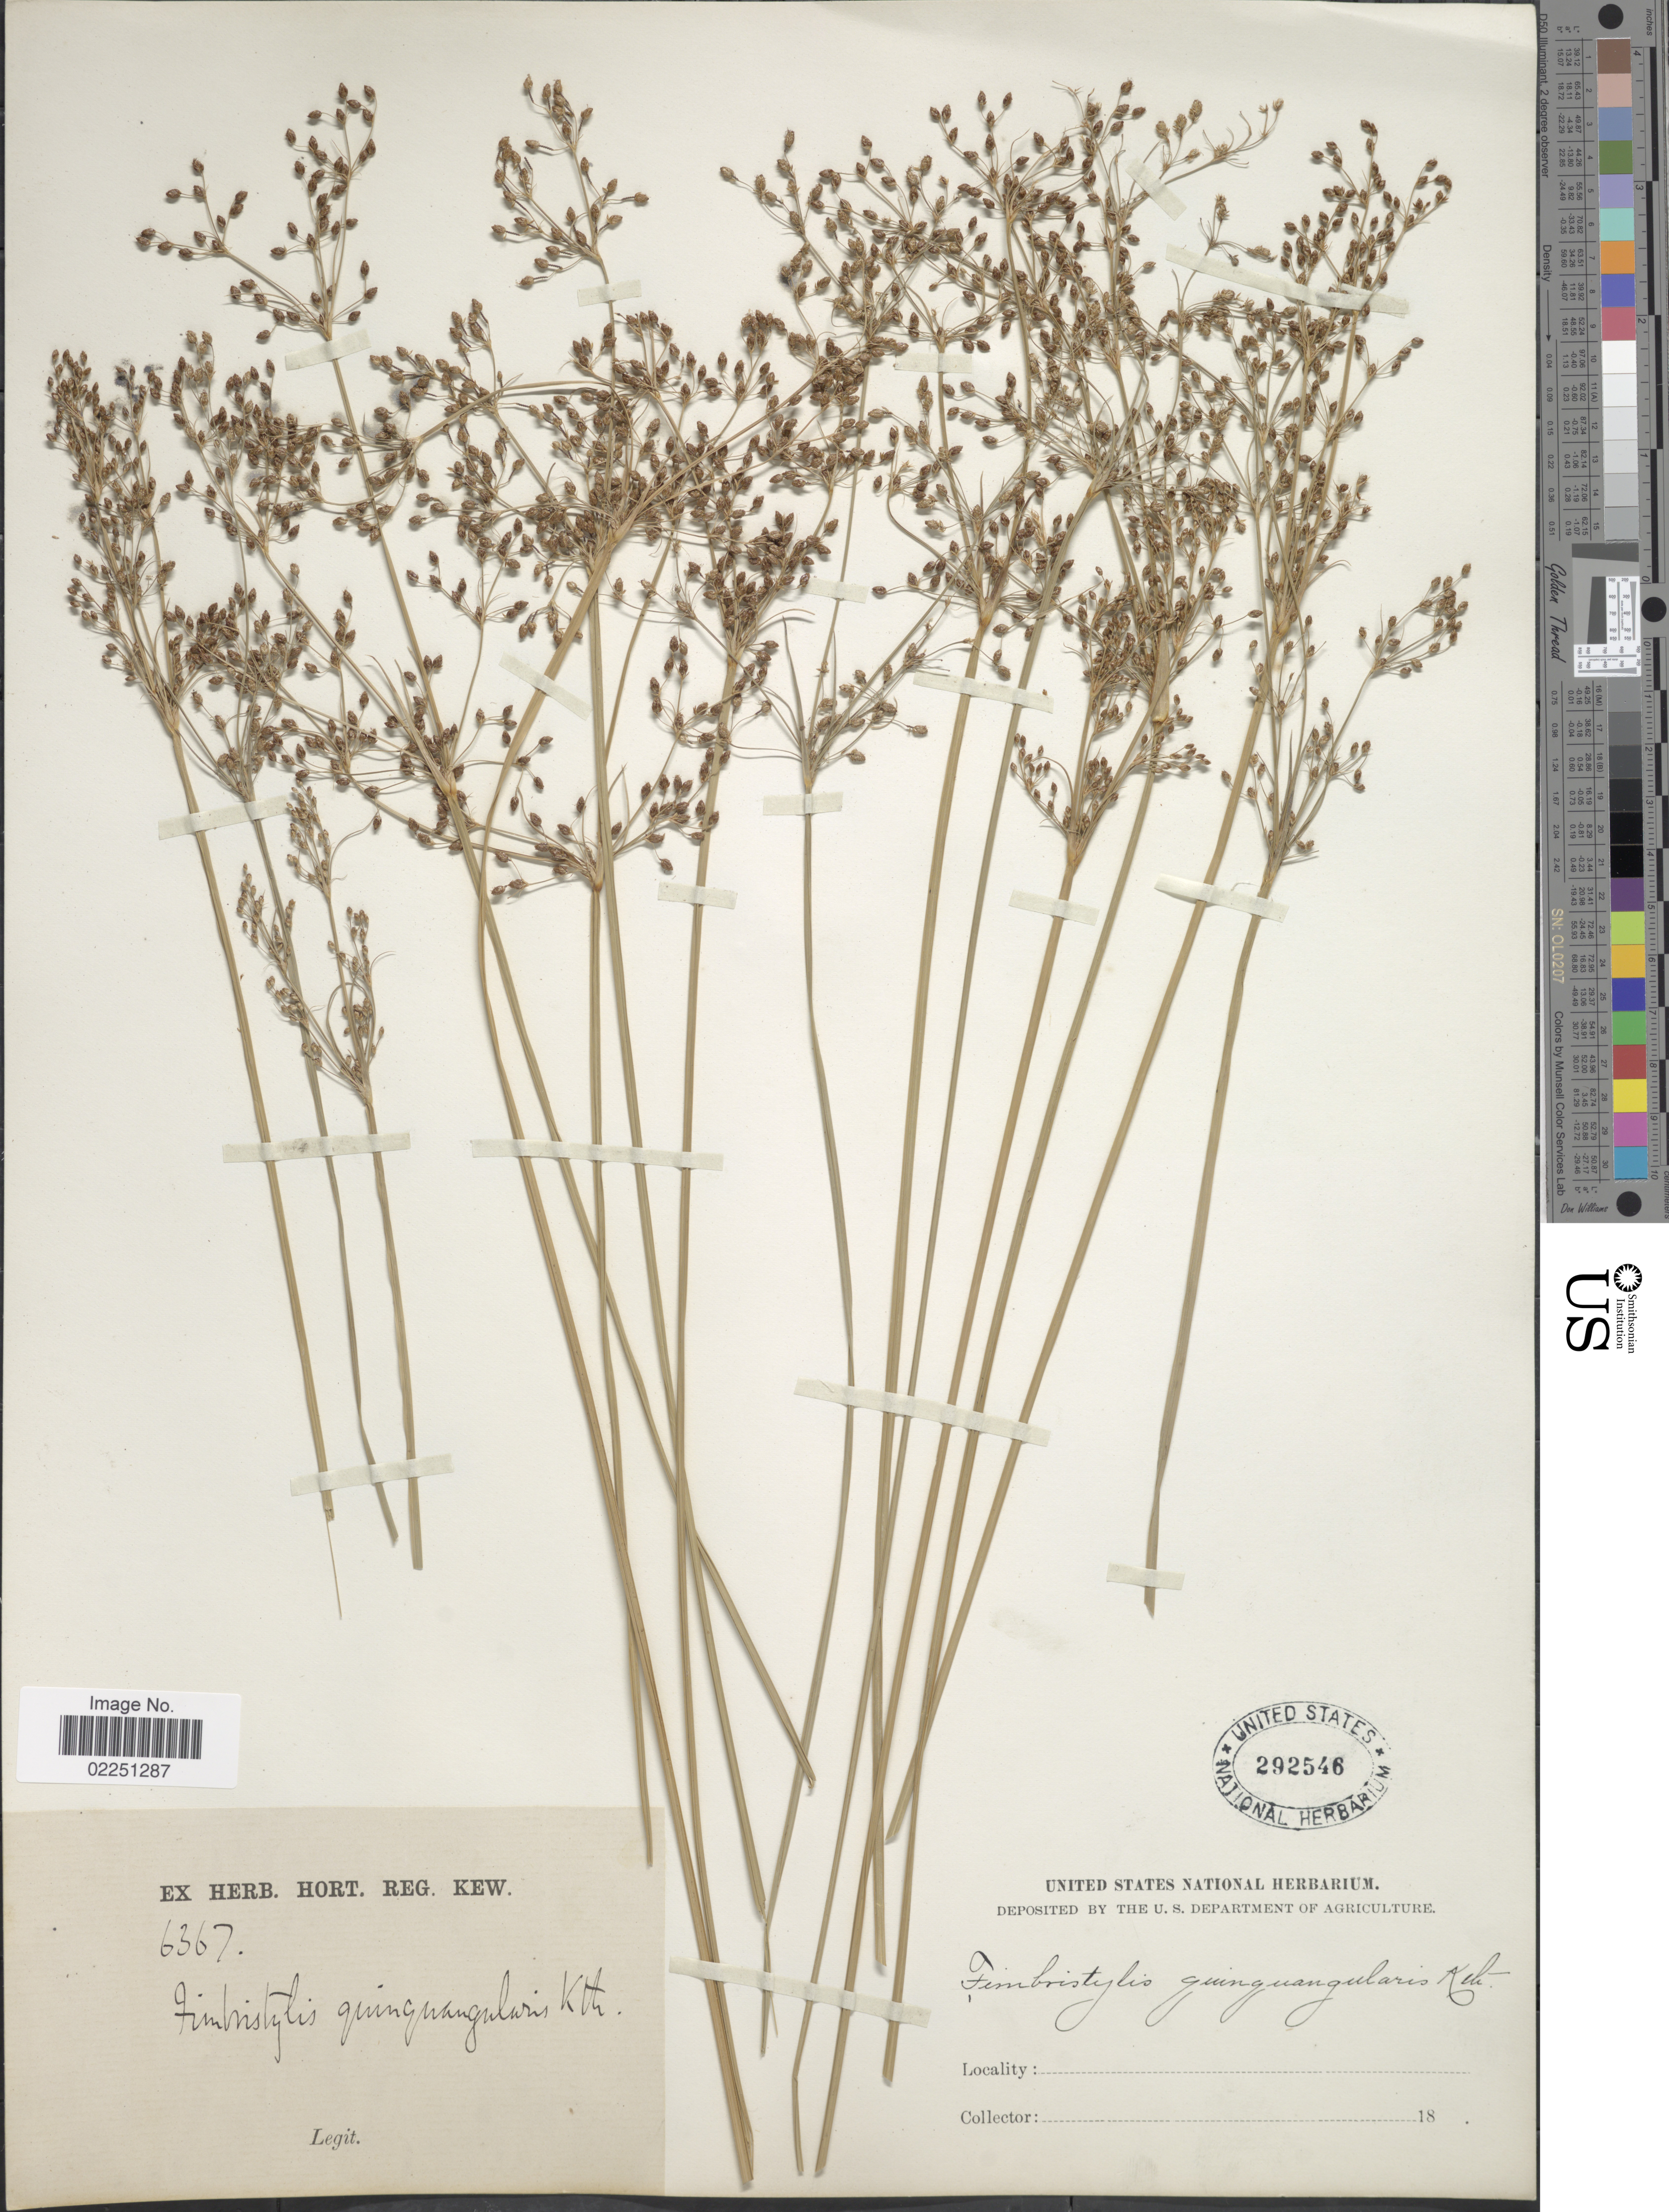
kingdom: Plantae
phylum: Tracheophyta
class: Liliopsida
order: Poales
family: Cyperaceae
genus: Fimbristylis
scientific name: Fimbristylis quinquangularis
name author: (Vahl) Kunth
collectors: ex herb. Hort. Reg. Kew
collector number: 6367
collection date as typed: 18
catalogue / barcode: US 292546